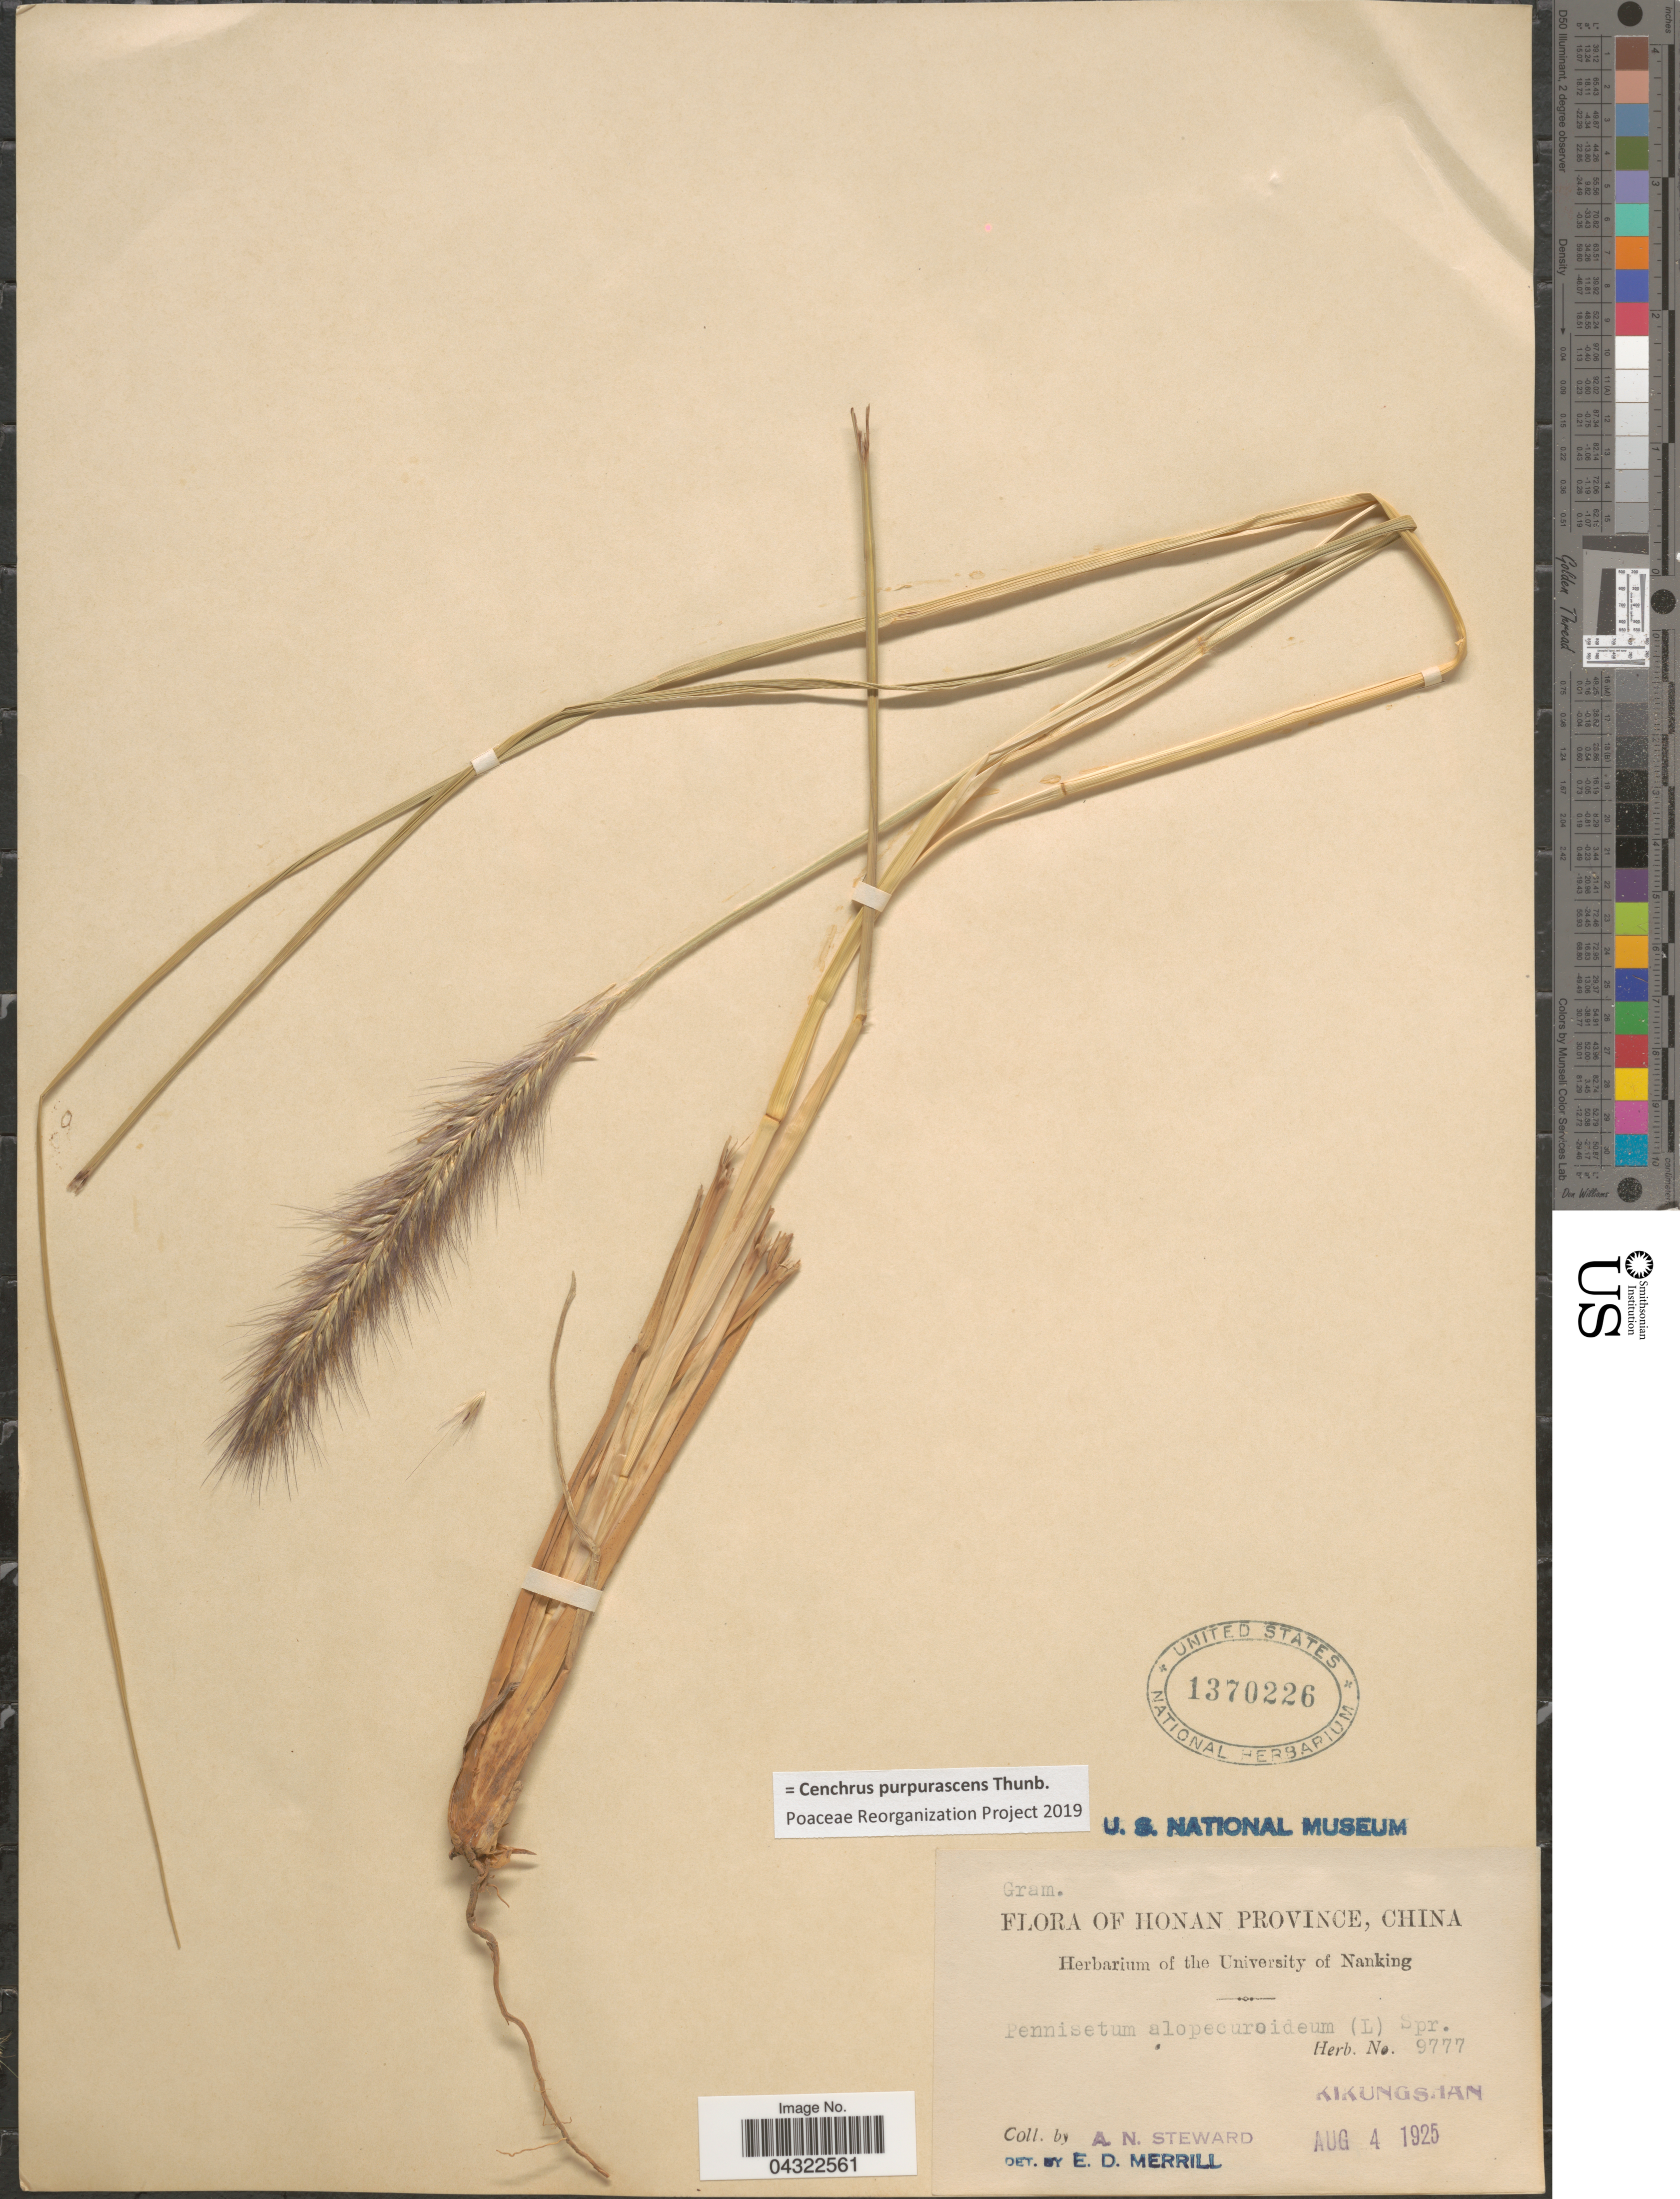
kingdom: Plantae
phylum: Tracheophyta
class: Liliopsida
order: Poales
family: Poaceae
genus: Cenchrus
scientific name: Cenchrus purpurascens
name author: Thunb.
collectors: A. N. Steward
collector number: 9777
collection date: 1925-08-04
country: China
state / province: Henan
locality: Honan Province. Kikungshan.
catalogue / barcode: US 1370226